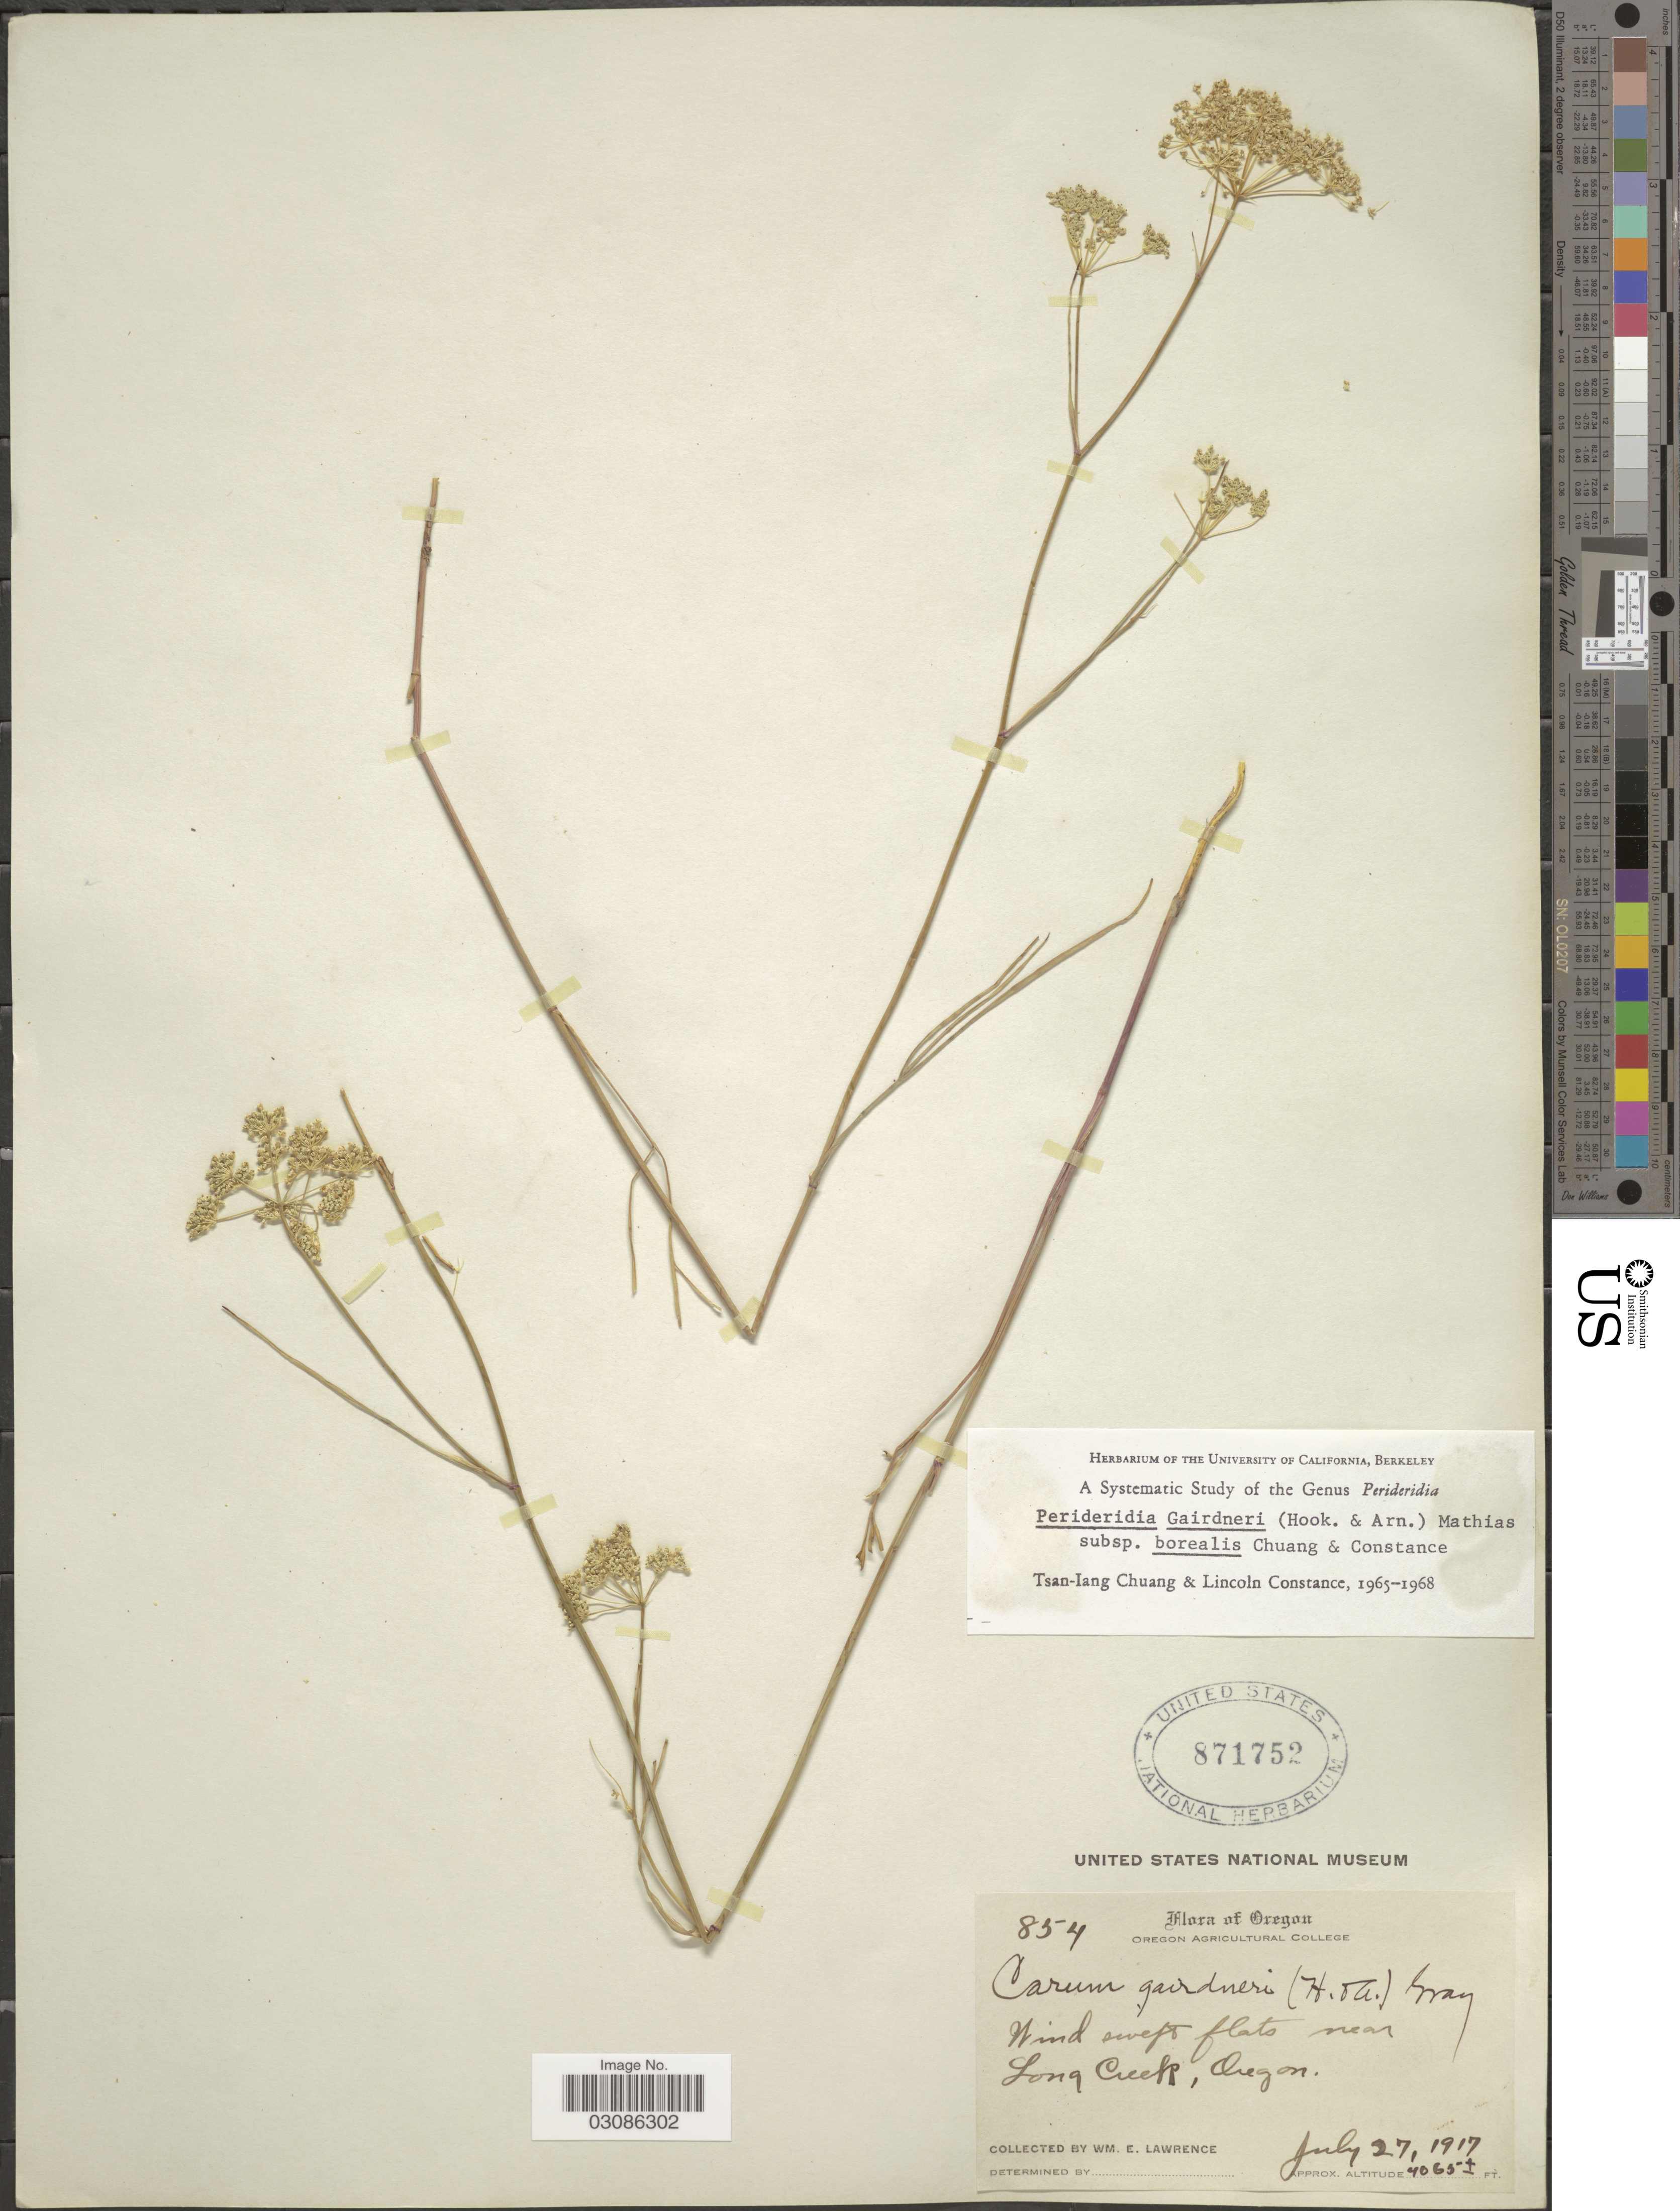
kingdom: Plantae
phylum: Tracheophyta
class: Magnoliopsida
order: Apiales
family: Apiaceae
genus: Perideridia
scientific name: Perideridia gairdneri subsp. borealis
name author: T.I. Chuang & Constance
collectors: W. Lawrence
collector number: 854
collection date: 1917-07-27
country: United States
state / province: Oregon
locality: Wind swept flats near Long Creek.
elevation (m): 1239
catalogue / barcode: US 871752